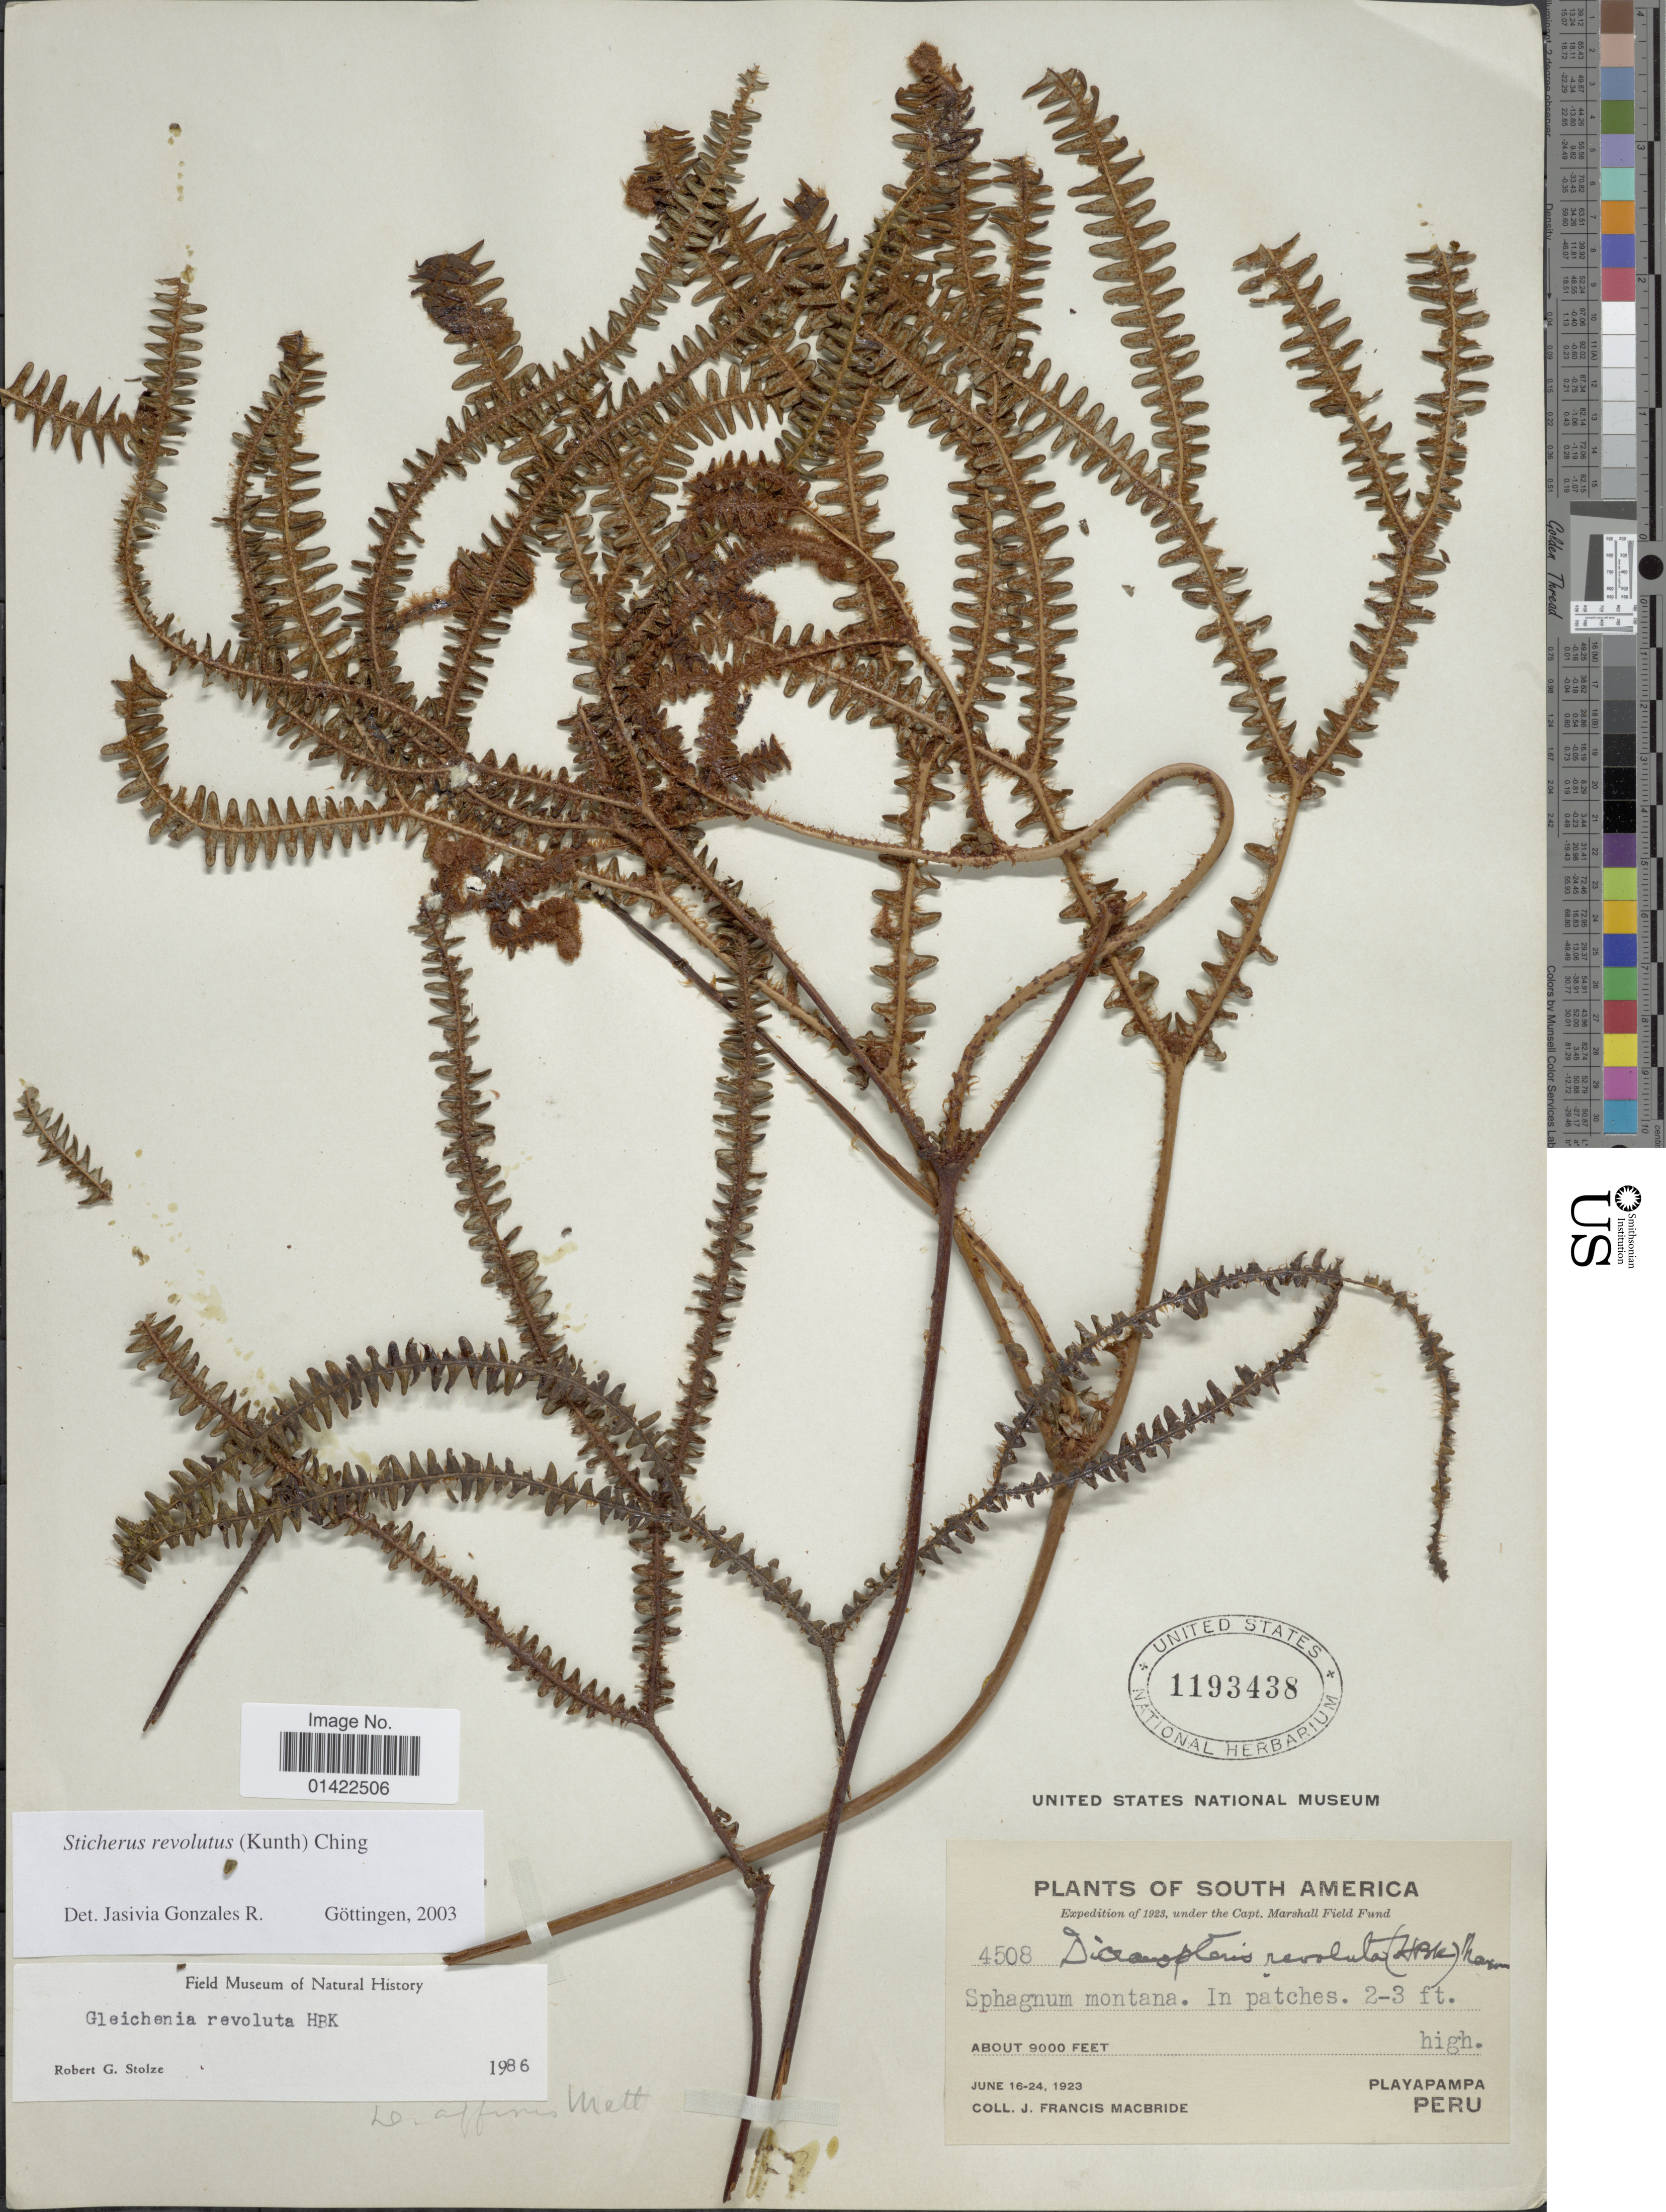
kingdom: Plantae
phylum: Tracheophyta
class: Polypodiopsida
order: Gleicheniales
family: Gleicheniaceae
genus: Sticherus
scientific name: Sticherus revolutus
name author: (Kunth) Ching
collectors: J. F. Macbride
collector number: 4508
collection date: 1923-06-16/1923-06-24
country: Peru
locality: Playapama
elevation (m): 2743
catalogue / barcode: US 1193438